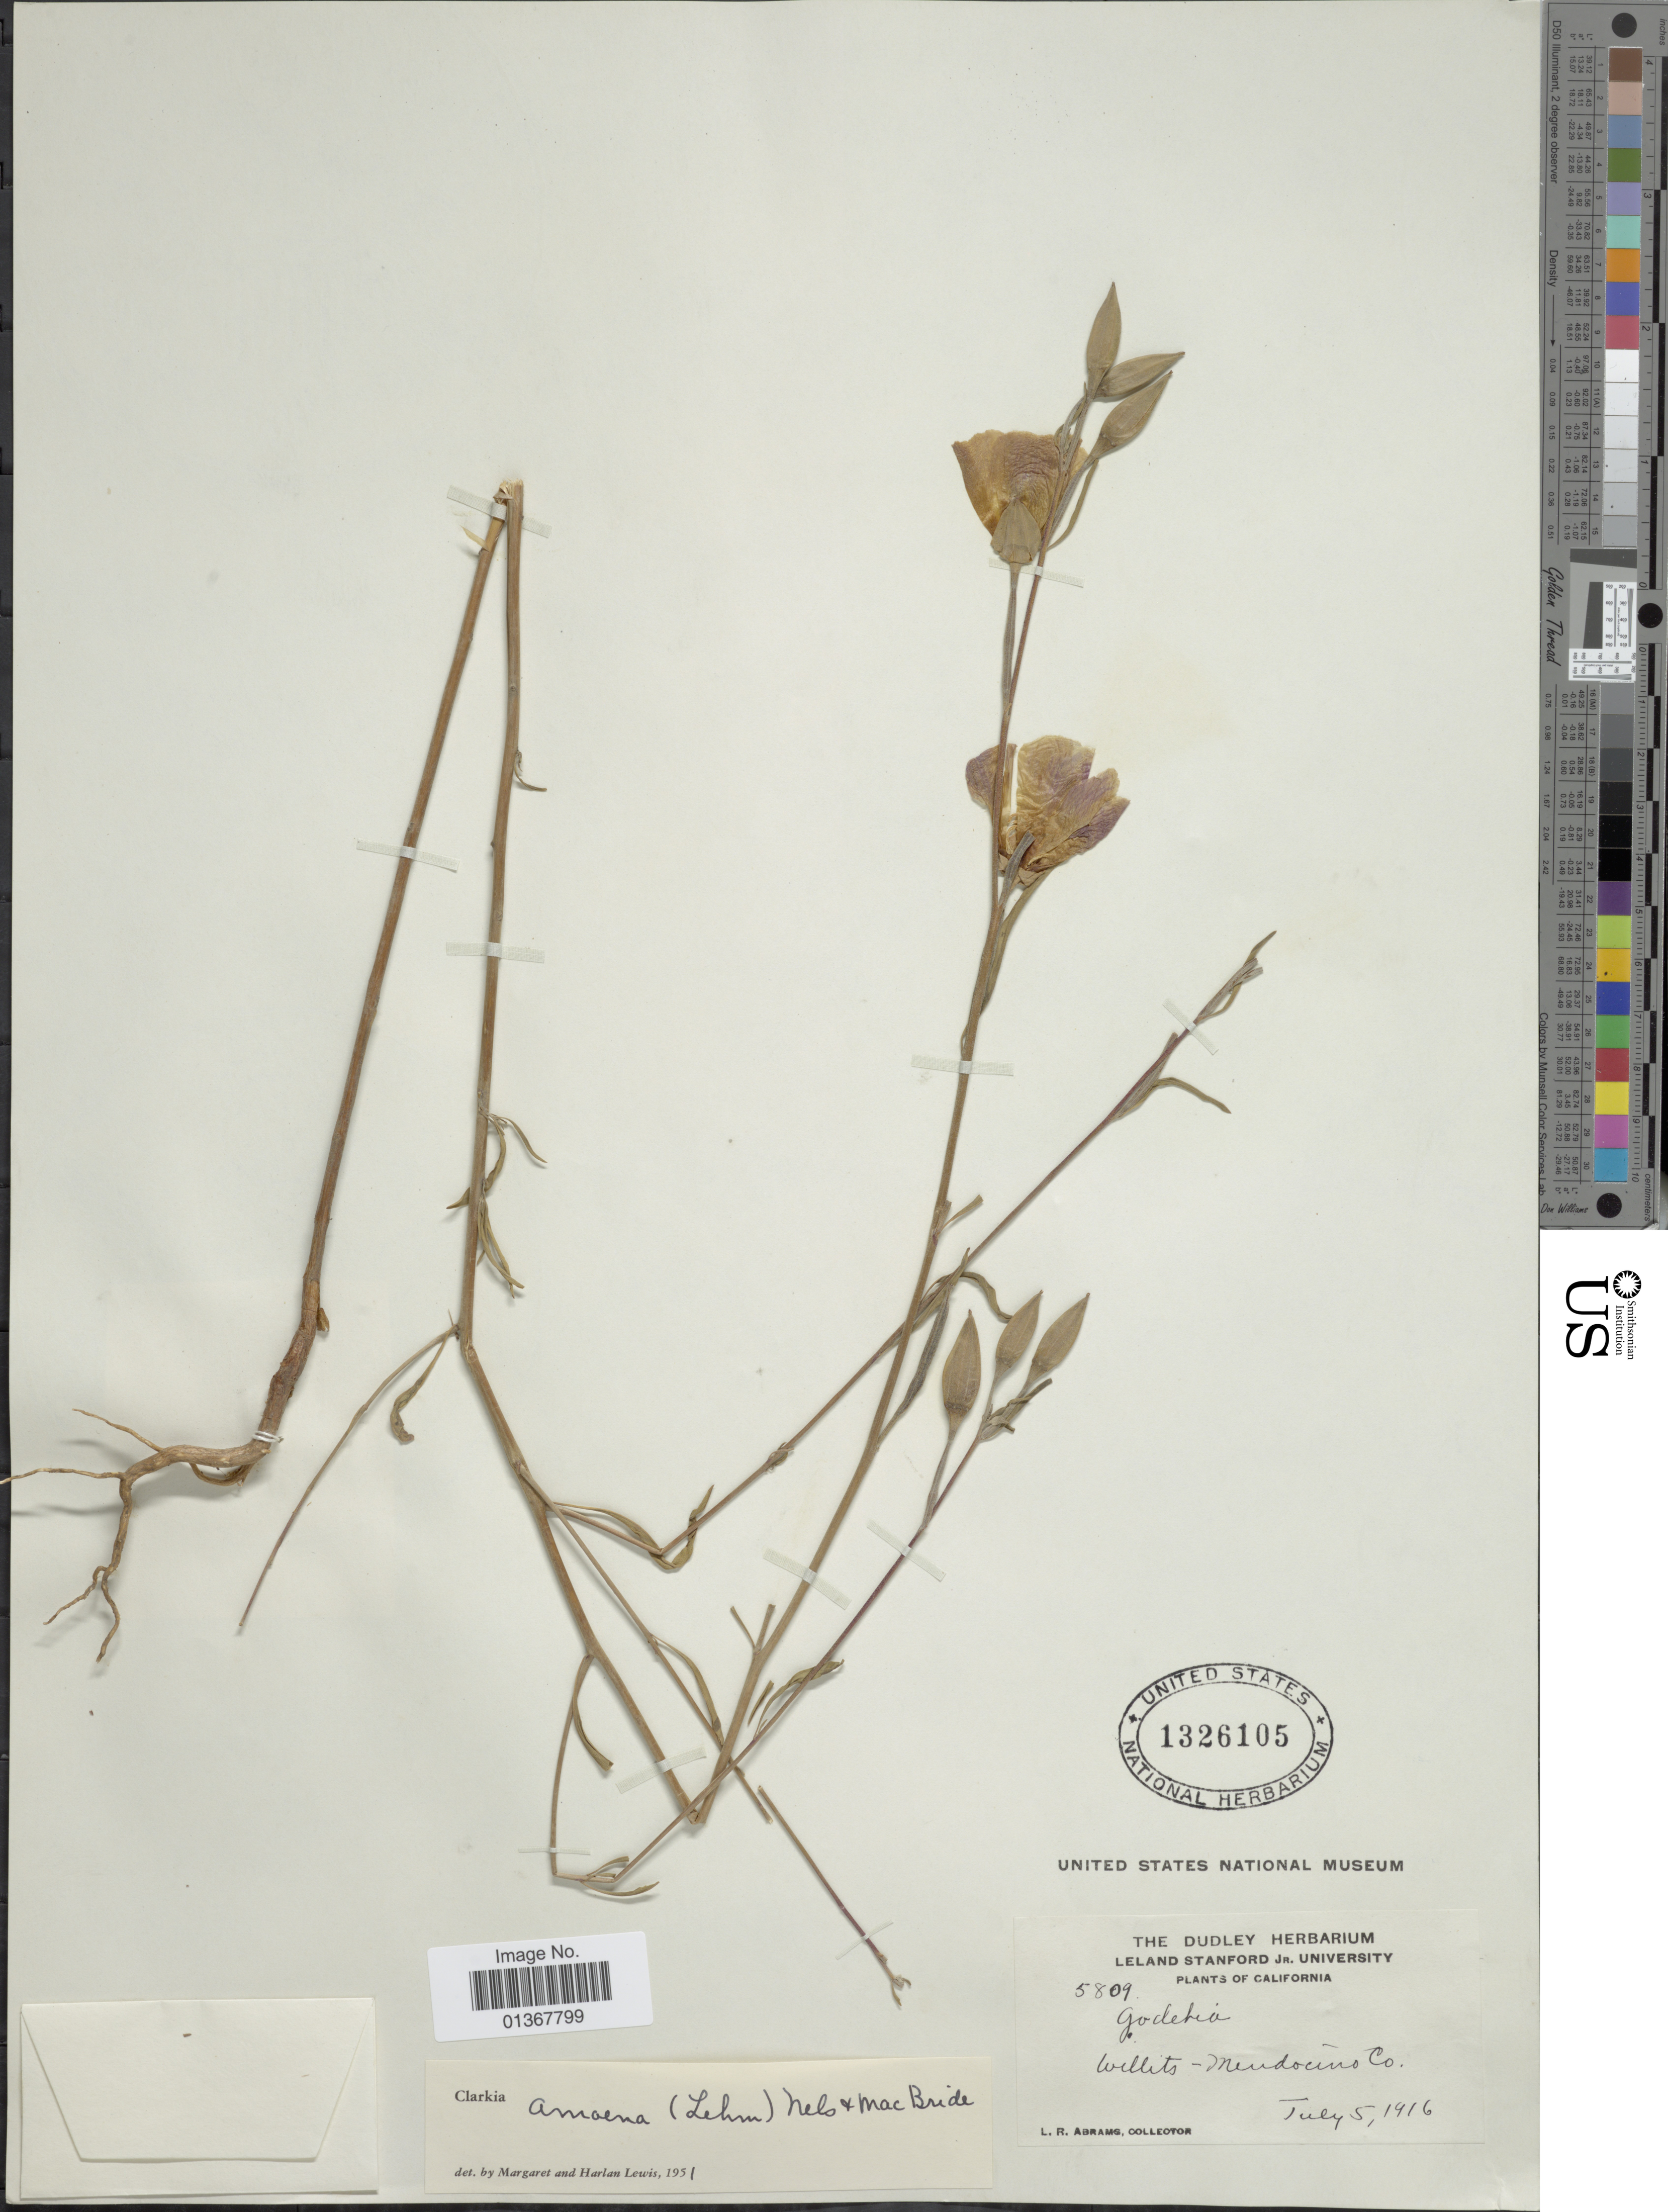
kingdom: Plantae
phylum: Tracheophyta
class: Magnoliopsida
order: Myrtales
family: Onagraceae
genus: Clarkia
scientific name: Clarkia amoena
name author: (Lehm.) A. Nelson & J.F. Macbr.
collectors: L. Abrams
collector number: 5809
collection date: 1916-07-05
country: United States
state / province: California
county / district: Mendocino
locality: Willets-Mendocino Co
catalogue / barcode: US 1326105